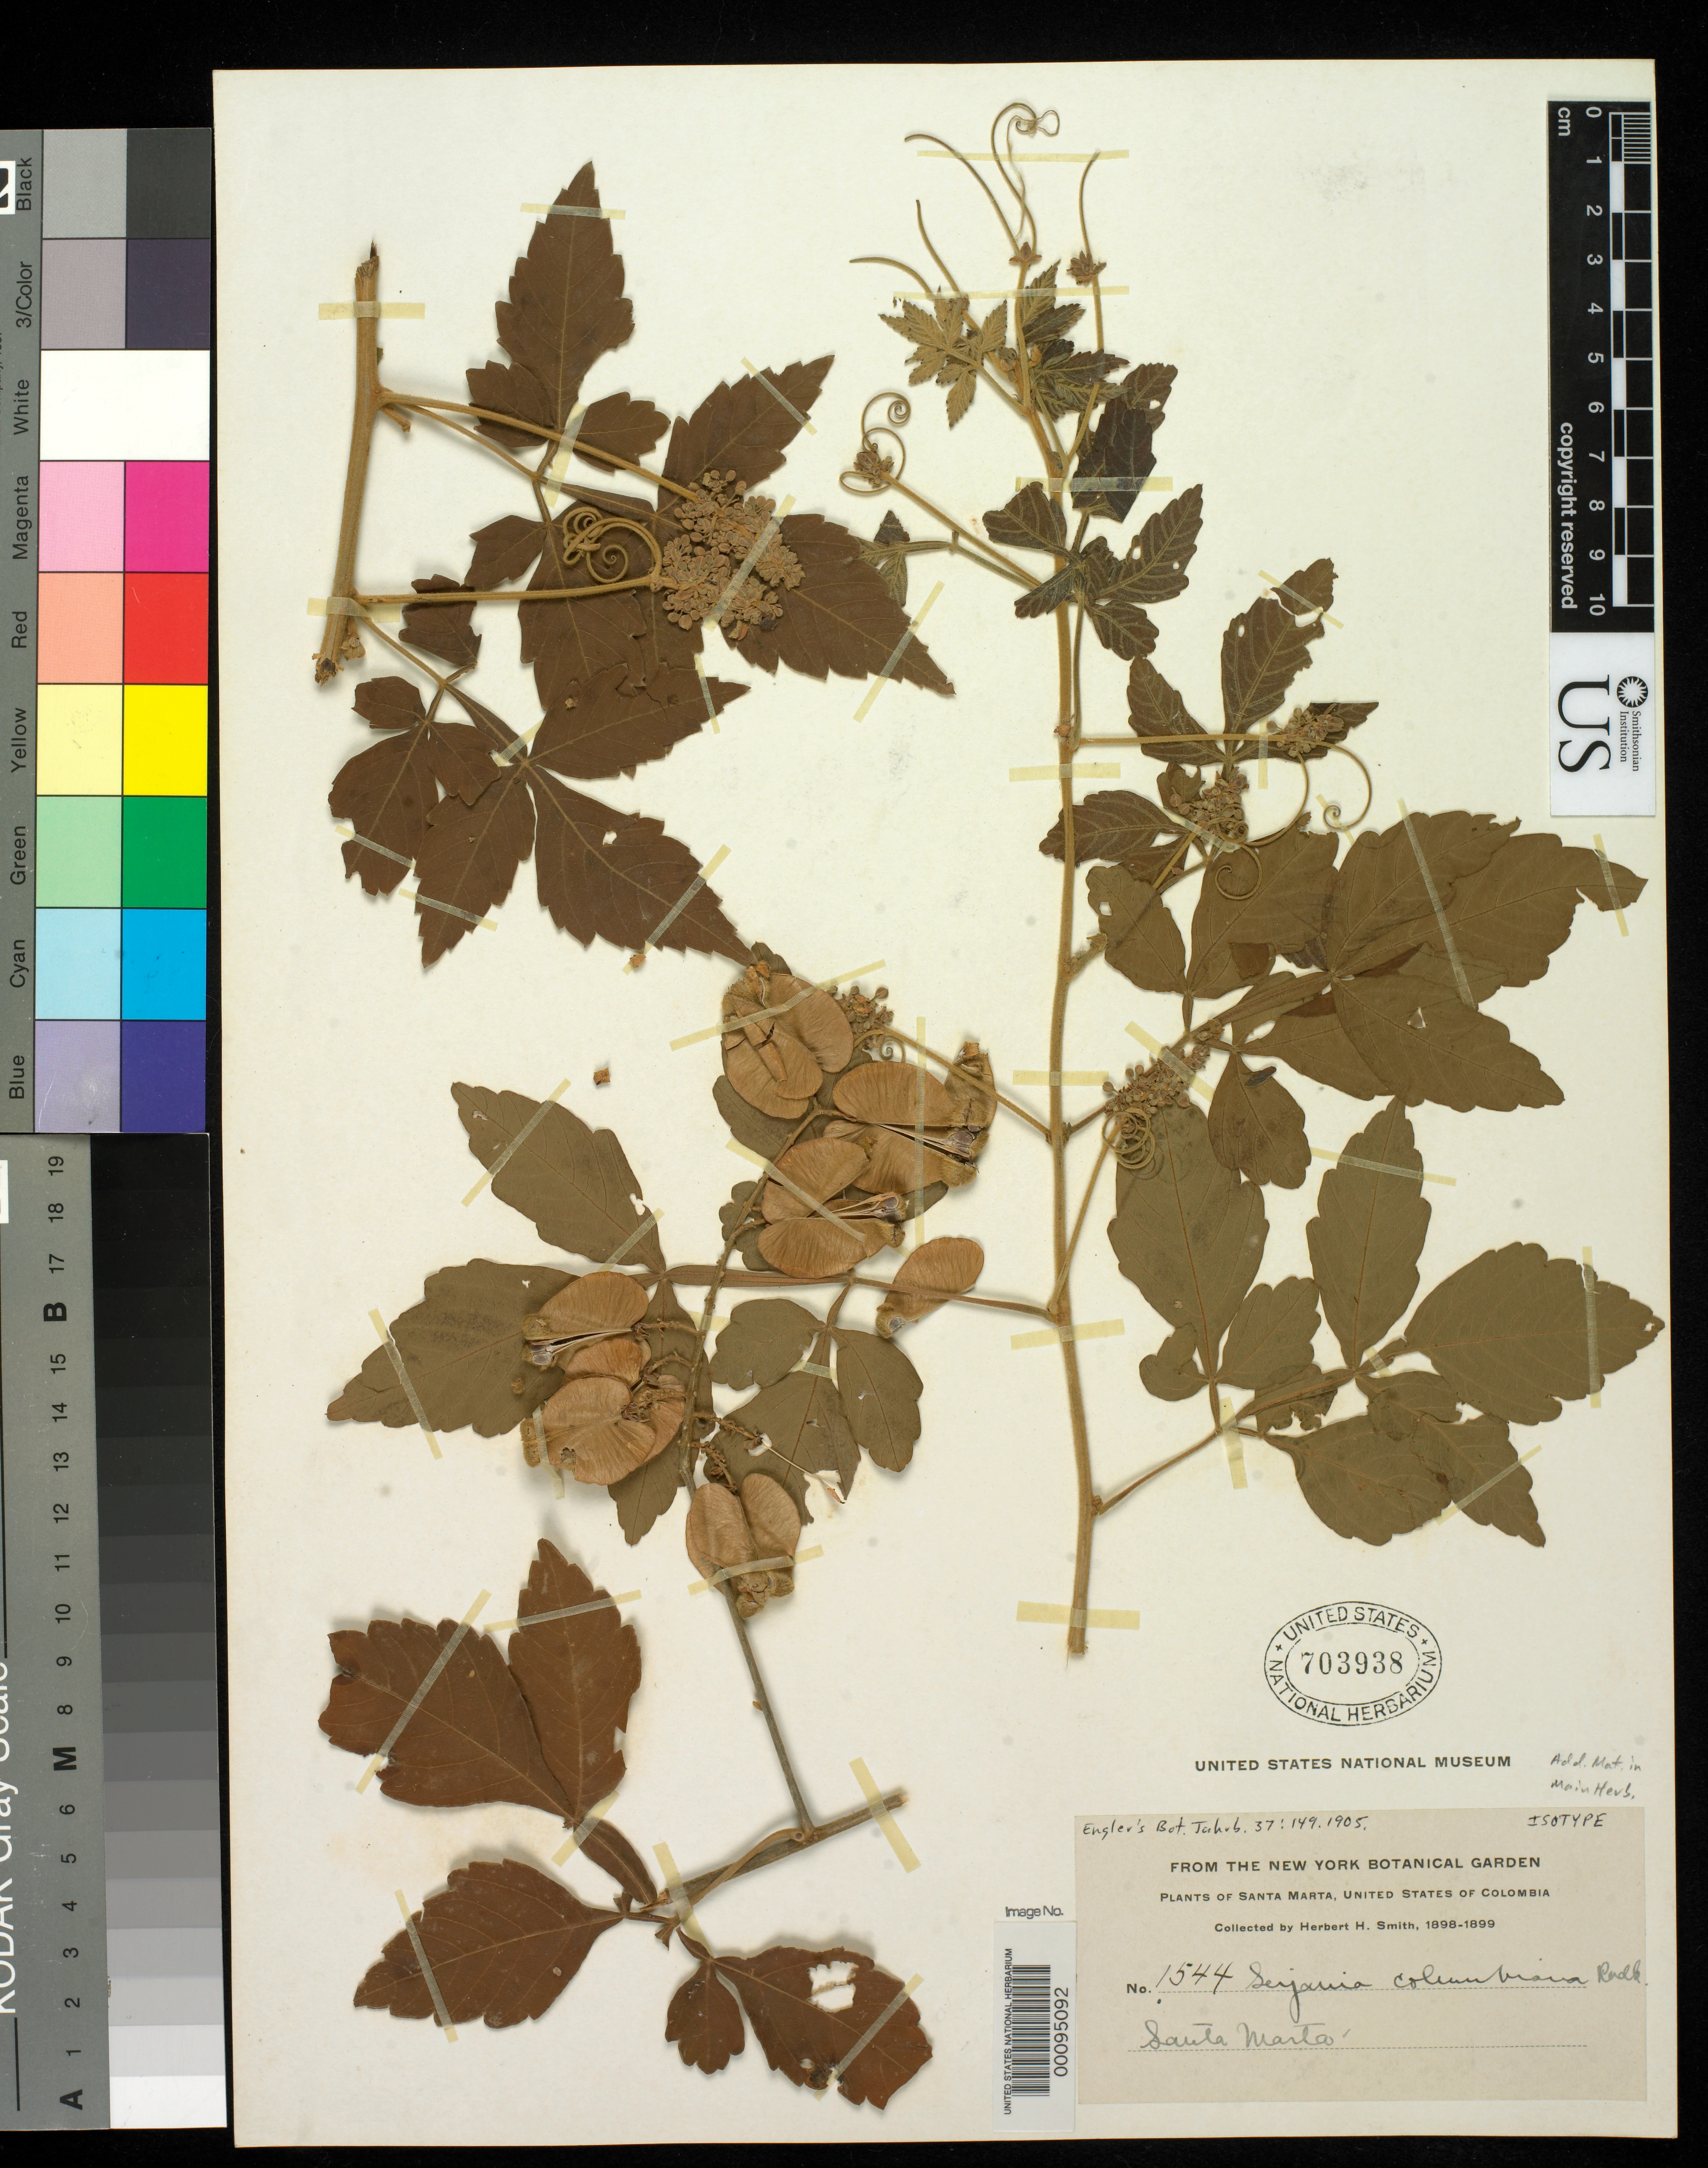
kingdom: Plantae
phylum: Tracheophyta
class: Magnoliopsida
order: Sapindales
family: Sapindaceae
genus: Serjania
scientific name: Serjania columbiana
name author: Radlk.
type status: Isosyntype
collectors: Herbert H. Smith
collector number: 1544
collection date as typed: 1898 to -- --- 1899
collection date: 1898/1899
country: Colombia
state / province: Magdalena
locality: Santa Marta.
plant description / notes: Protologue cites one collection number, but collected at 2 localities and on 2 dates: "In Colombia ad Santa Martha: H.H. Smith n. 1544! (in silvis et fruticetis siccis prope Bonda, in collibus prope Masinga etc., alt. 150-800 m, m. Aug. 1898 flor., m. Dec. fruct.")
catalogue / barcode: US 703938